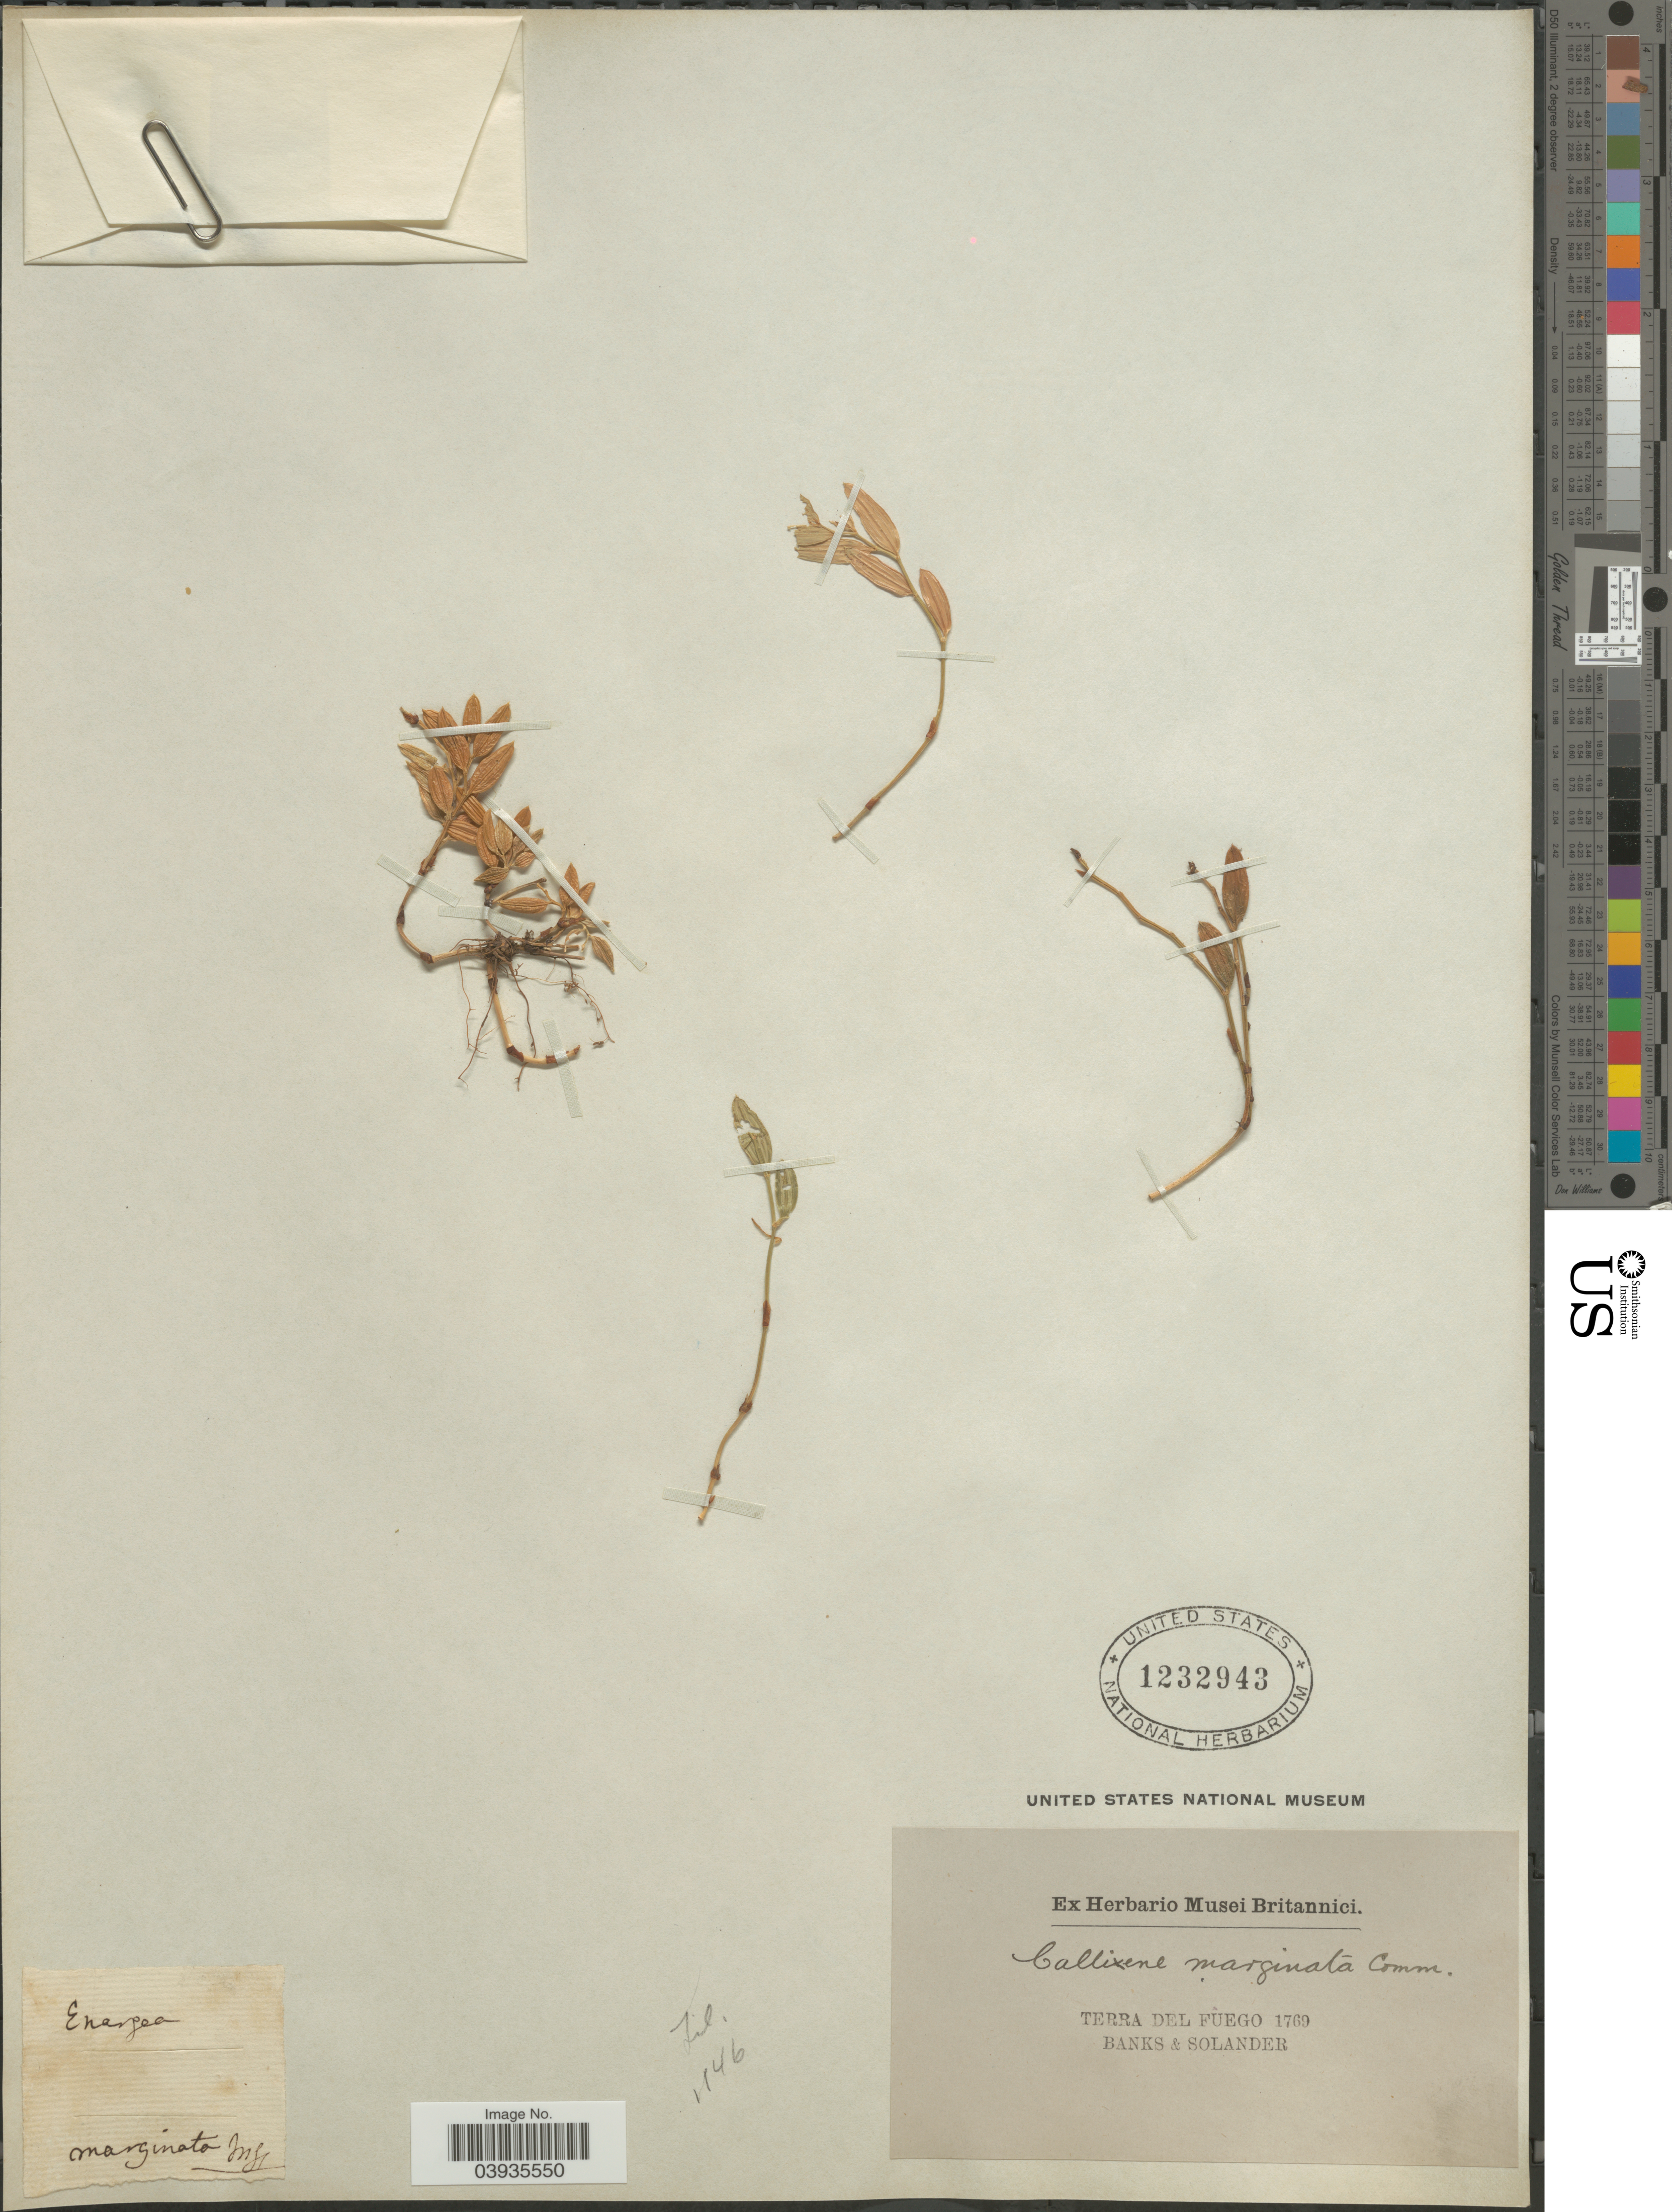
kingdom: Plantae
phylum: Tracheophyta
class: Liliopsida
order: Liliales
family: Alstroemeriaceae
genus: Luzuriaga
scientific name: Luzuriaga marginata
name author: (Gaertn.) Benth. & Hook. f.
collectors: -- Banks & -- Solander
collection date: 1769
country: Argentina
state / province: Tierra del Fuego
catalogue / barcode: US 1232943